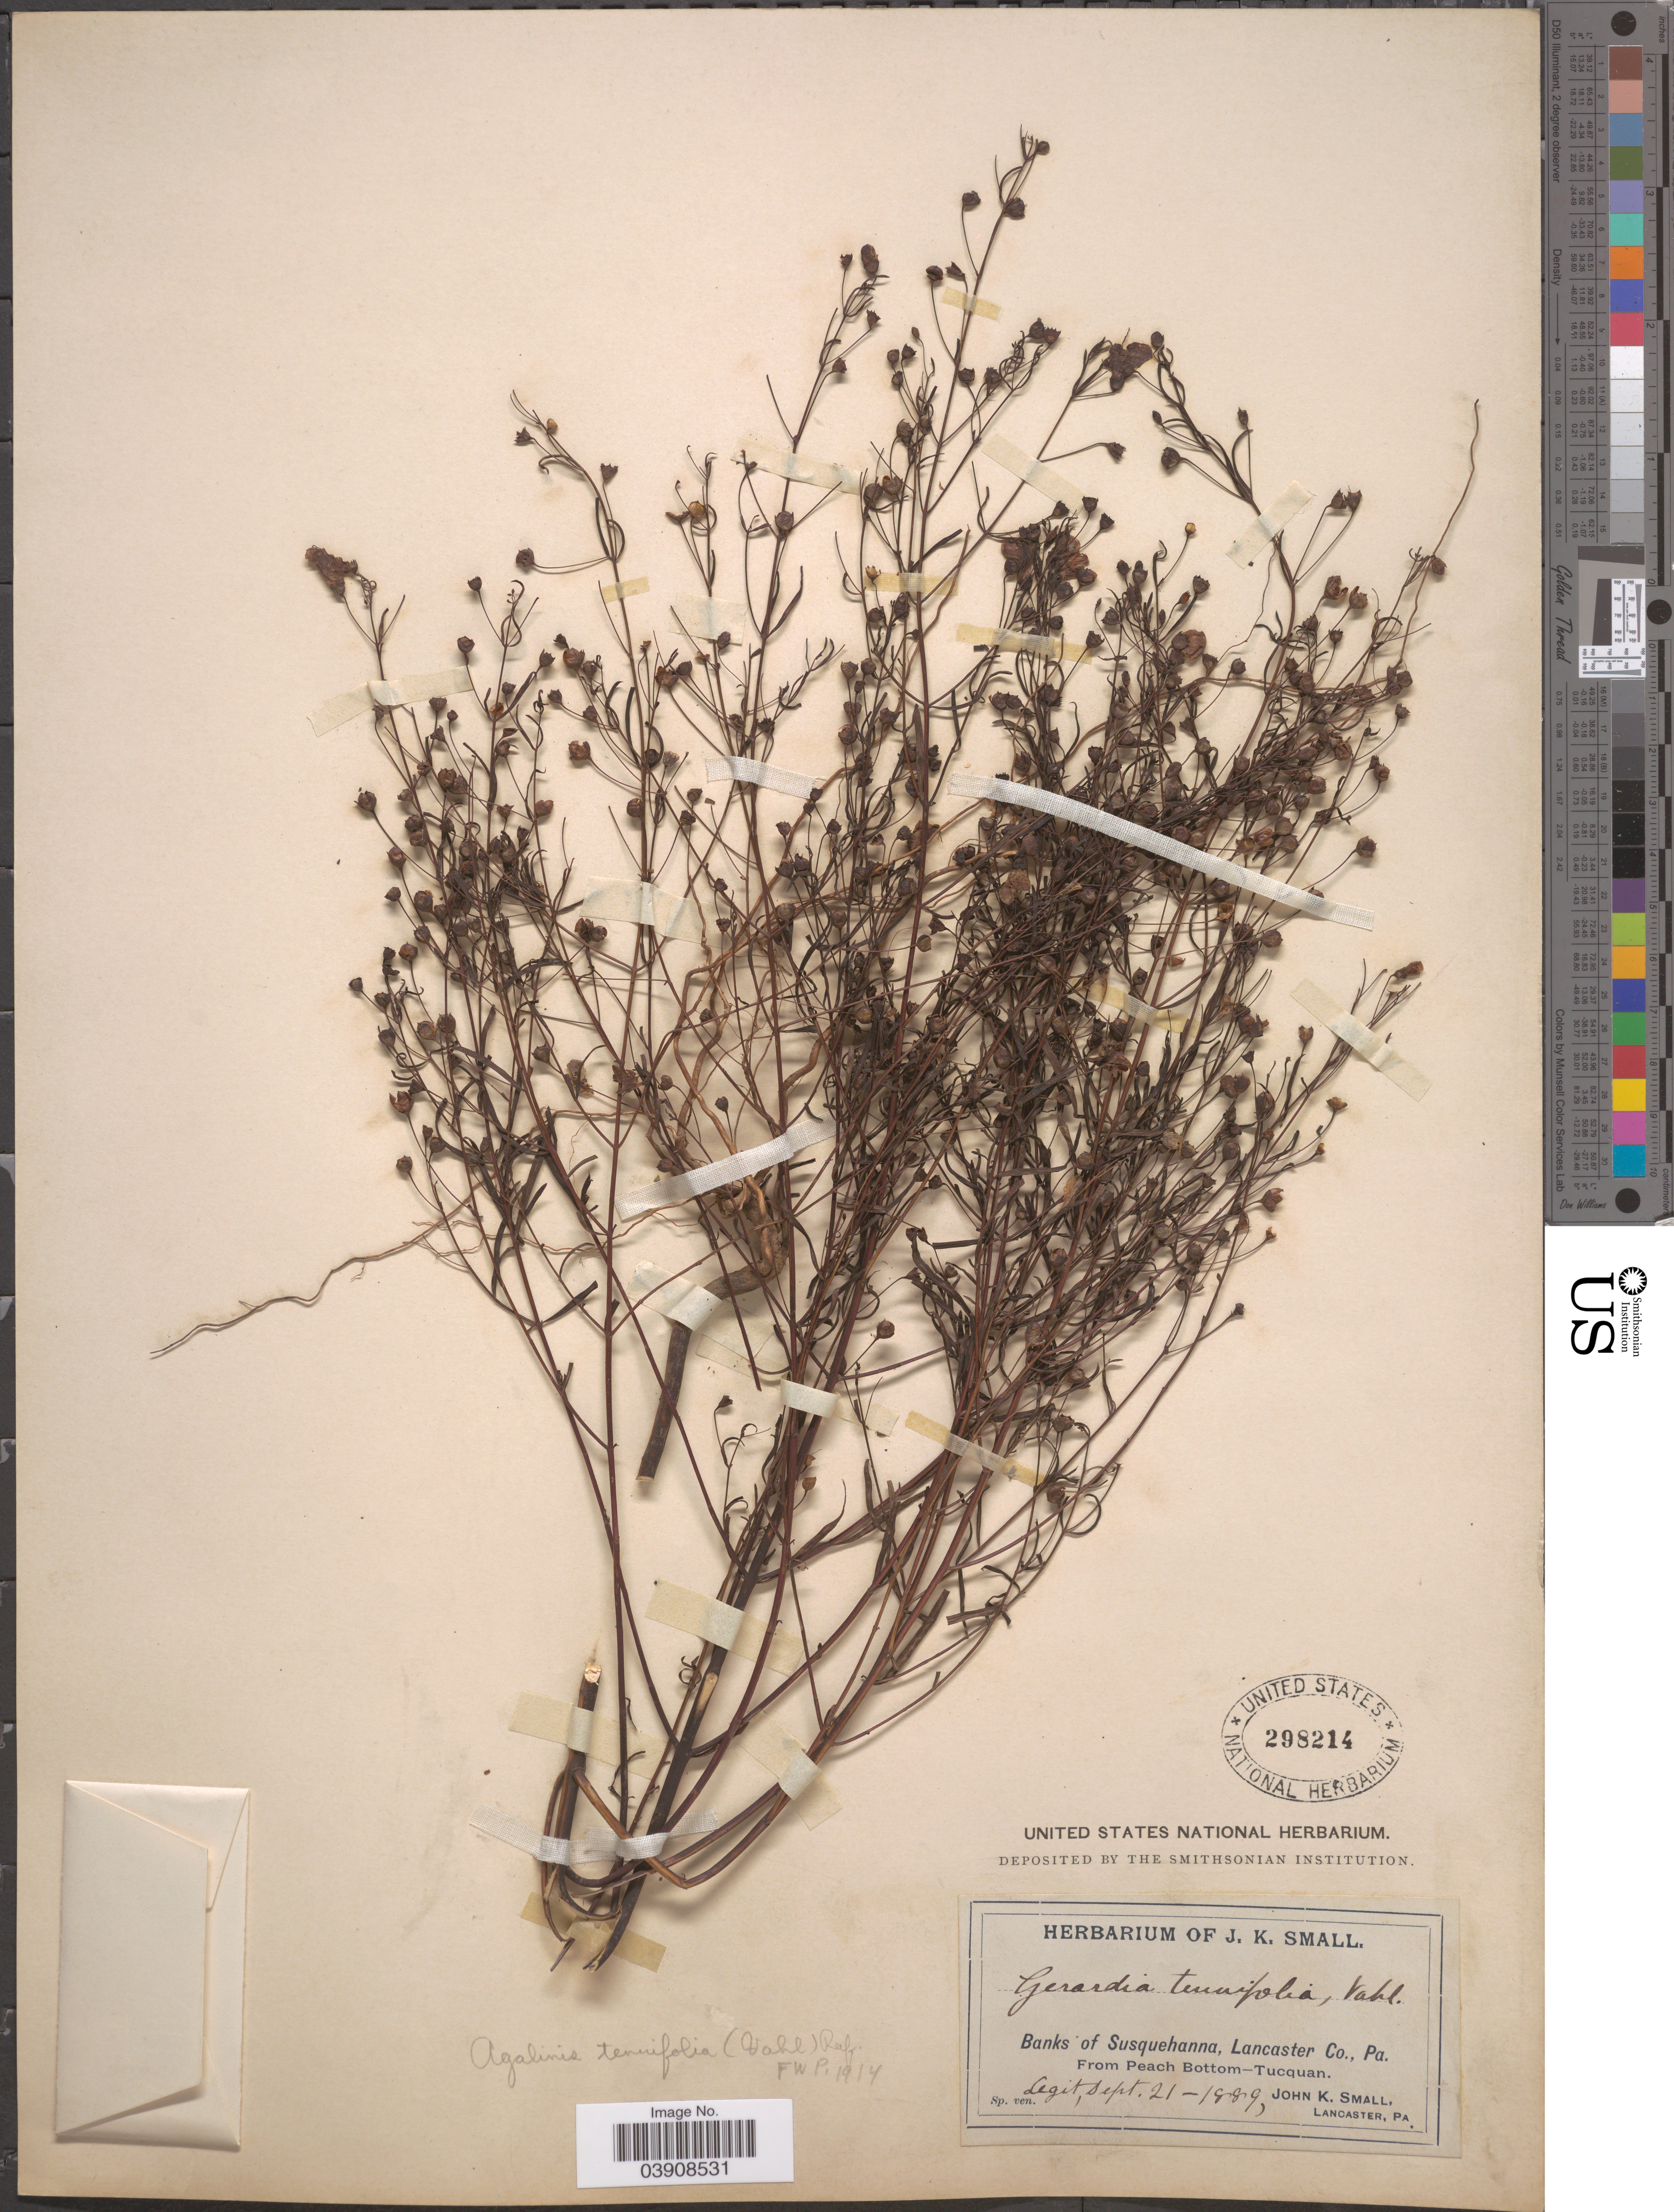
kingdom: Plantae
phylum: Tracheophyta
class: Magnoliopsida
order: Lamiales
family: Orobanchaceae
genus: Agalinis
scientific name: Agalinis tenuifolia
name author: (Vahl) Raf.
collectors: J. K. Small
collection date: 1889-09-21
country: United States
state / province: Pennsylvania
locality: Banks of Susquehanna, Lancaster Co. From Peach Bottom-Tucquan.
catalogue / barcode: US 298214